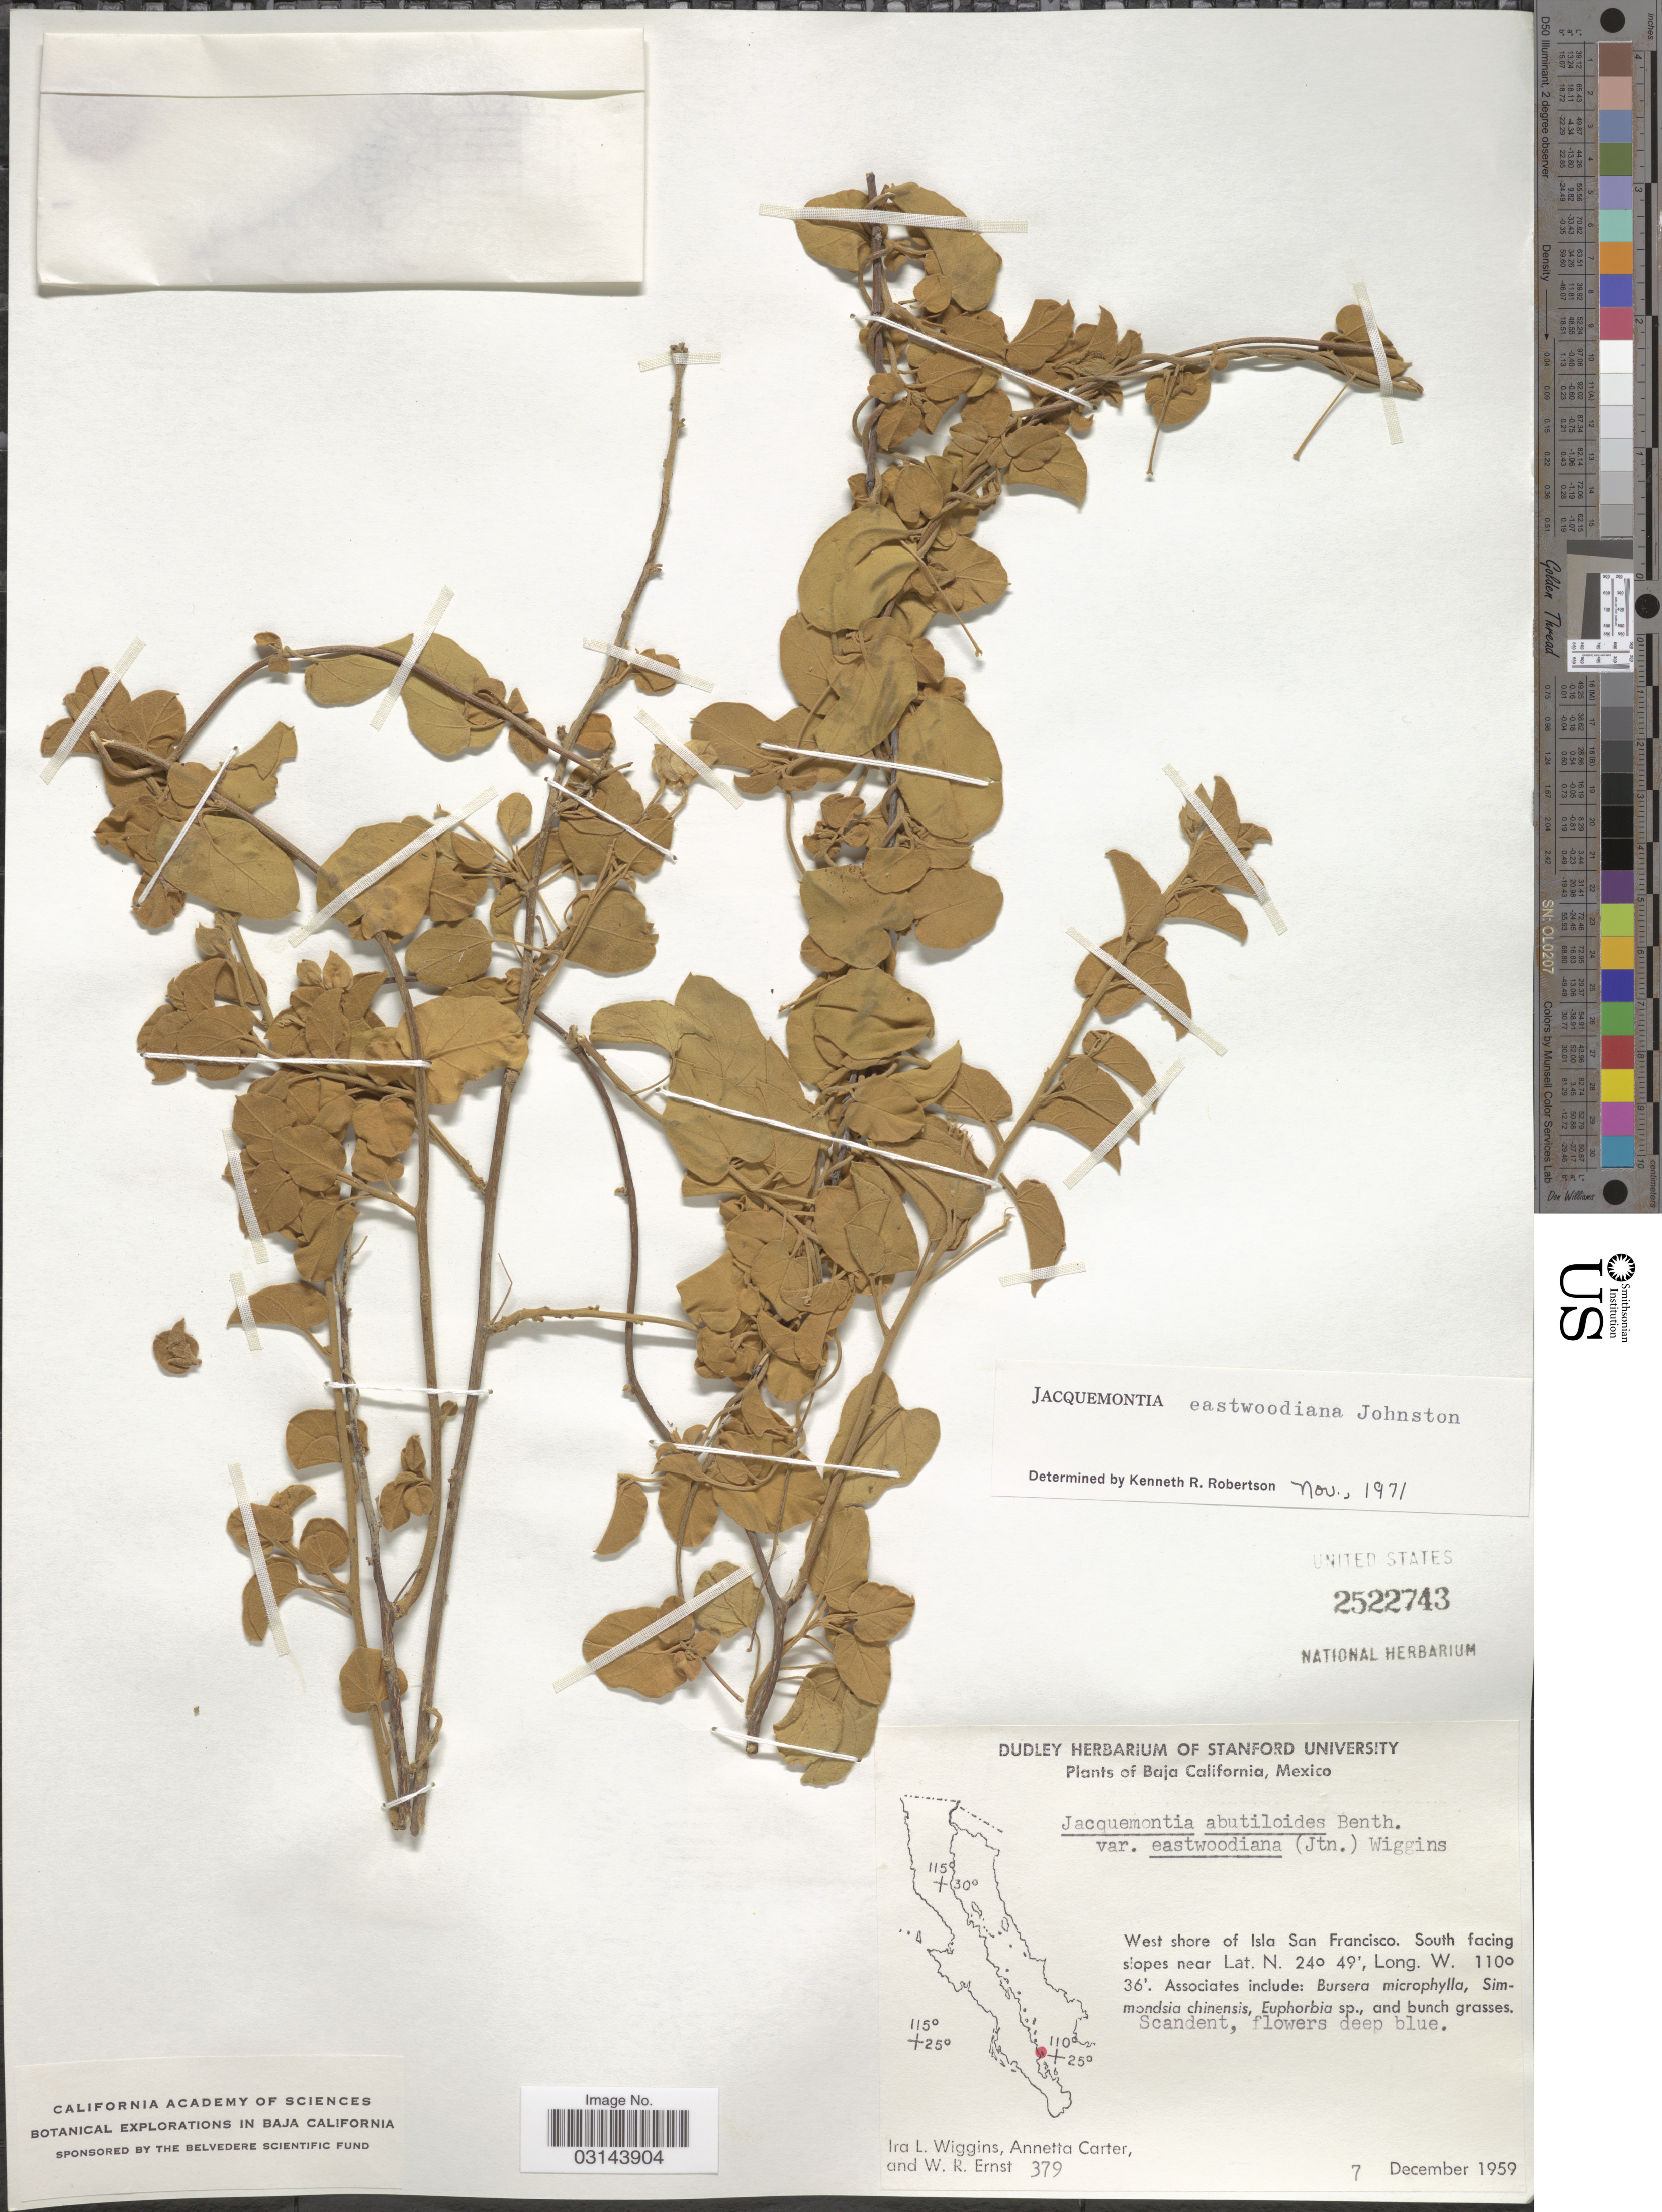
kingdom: Plantae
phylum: Tracheophyta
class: Magnoliopsida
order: Solanales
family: Convolvulaceae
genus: Jacquemontia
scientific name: Jacquemontia eastwoodiana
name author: I.M. Johnst.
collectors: I. L. Wiggins, A. Carter & W. R. Ernst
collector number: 379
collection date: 1959-12-07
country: Mexico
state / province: Baja California Sur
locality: West shore of Isla San Francisco. South facing slope.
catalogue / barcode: US 2522743